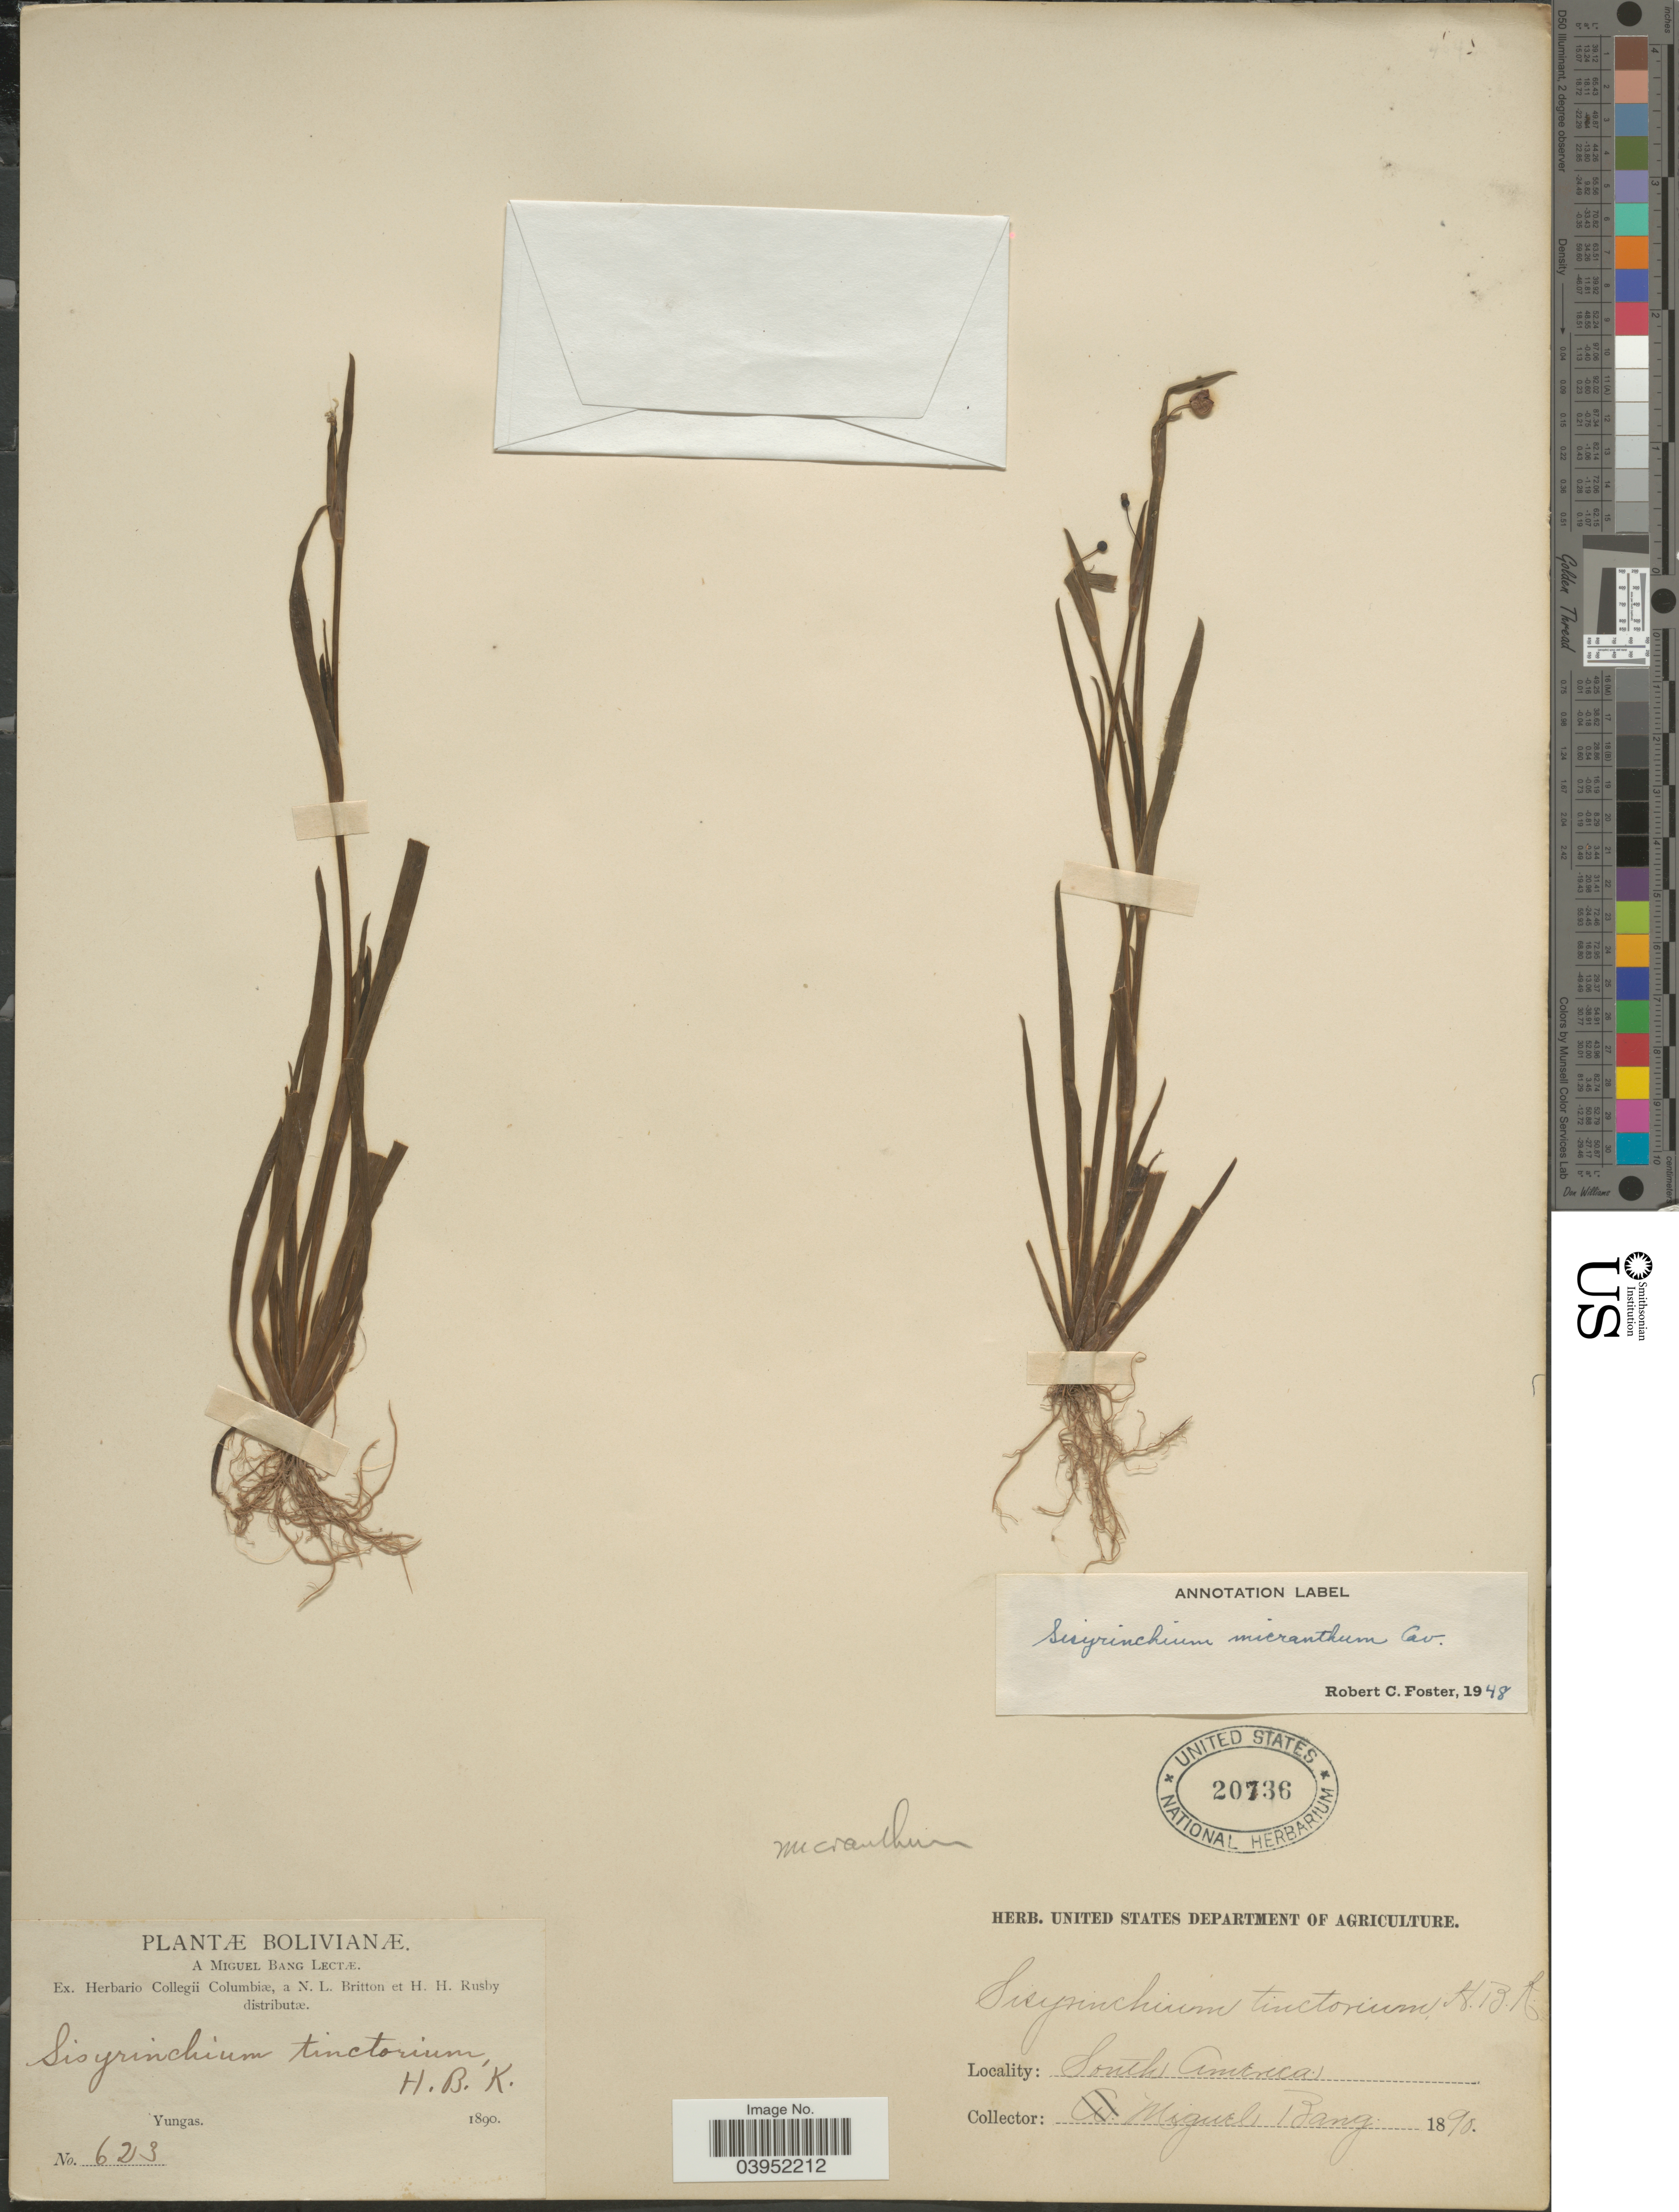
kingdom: Plantae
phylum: Tracheophyta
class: Liliopsida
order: Asparagales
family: Iridaceae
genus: Sisyrinchium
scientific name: Sisyrinchium micranthum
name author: Cav.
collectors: M. Bang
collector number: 623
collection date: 1890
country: Bolivia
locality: Yungas.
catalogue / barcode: US 20736